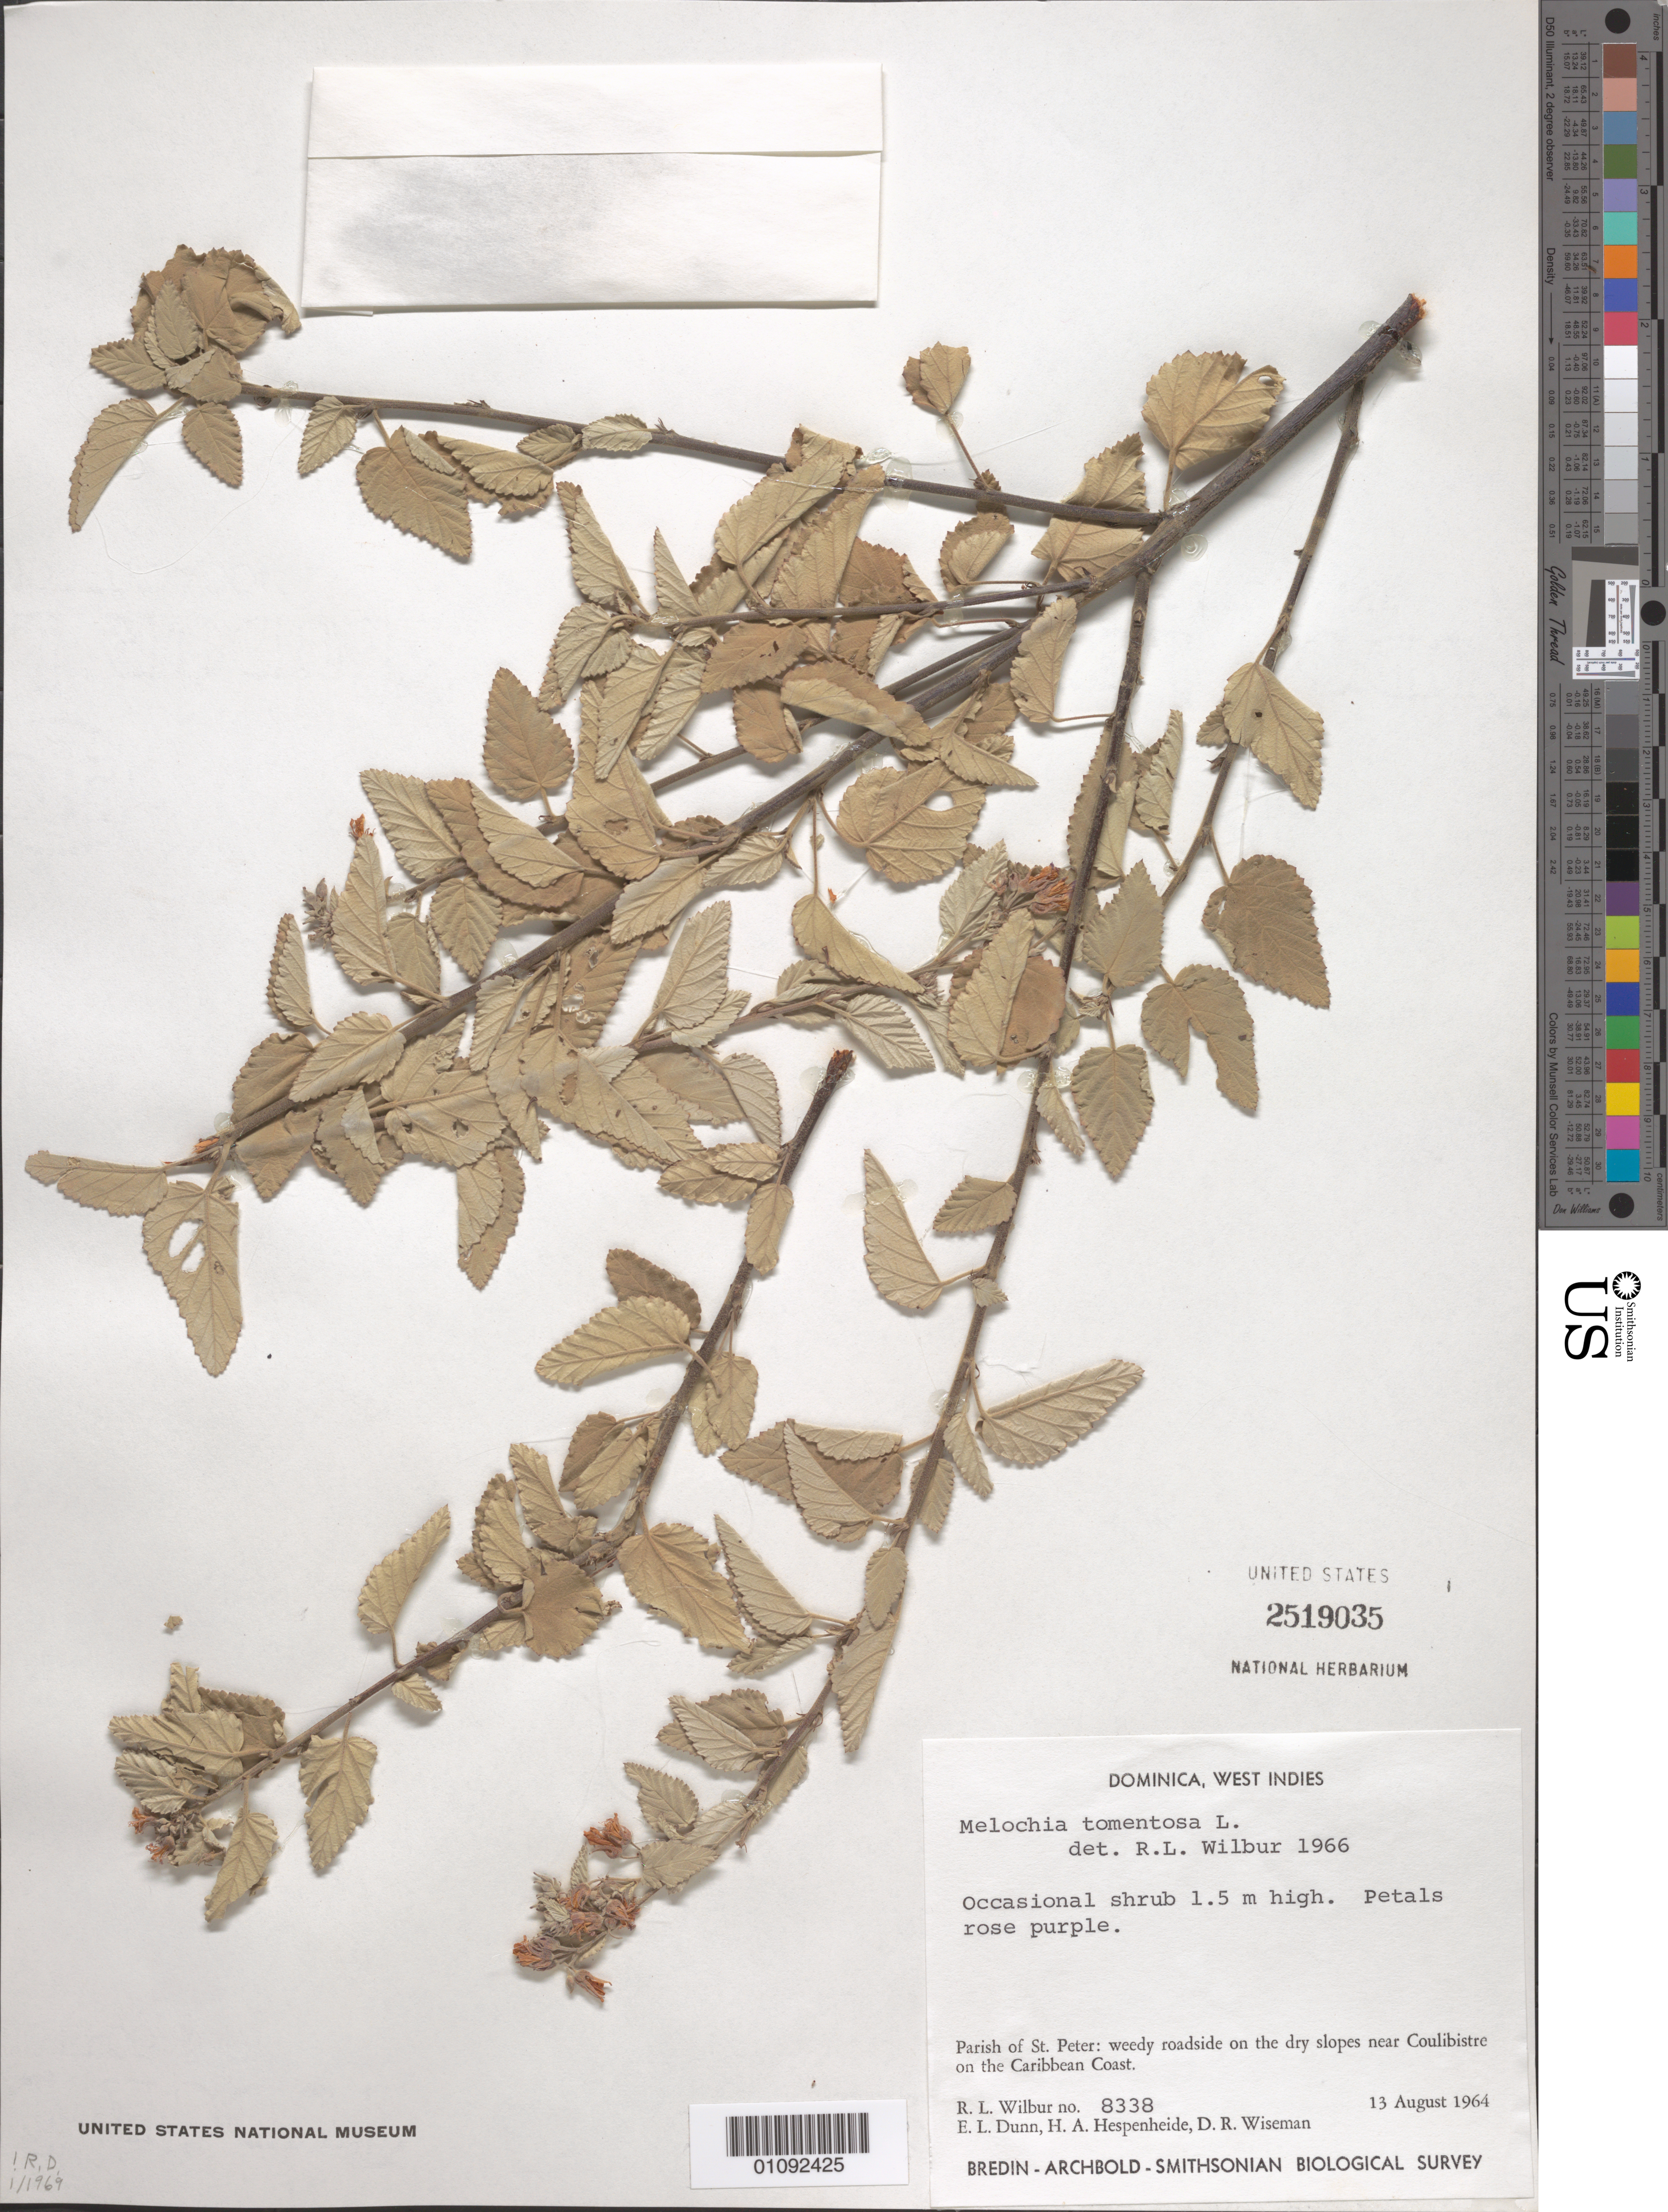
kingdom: Plantae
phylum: Tracheophyta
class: Magnoliopsida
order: Malvales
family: Malvaceae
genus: Melochia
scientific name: Melochia tomentosa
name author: L.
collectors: R. L. Wilbur, E. Dunn, H. A. Hespenheide & D. R. Wiseman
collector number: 8338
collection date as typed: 13 Aug 1964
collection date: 1964-08-13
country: Dominica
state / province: St. Peter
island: Dominica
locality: Slopes near Coulibistre on the Caribbean Coast.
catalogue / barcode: US 2519035